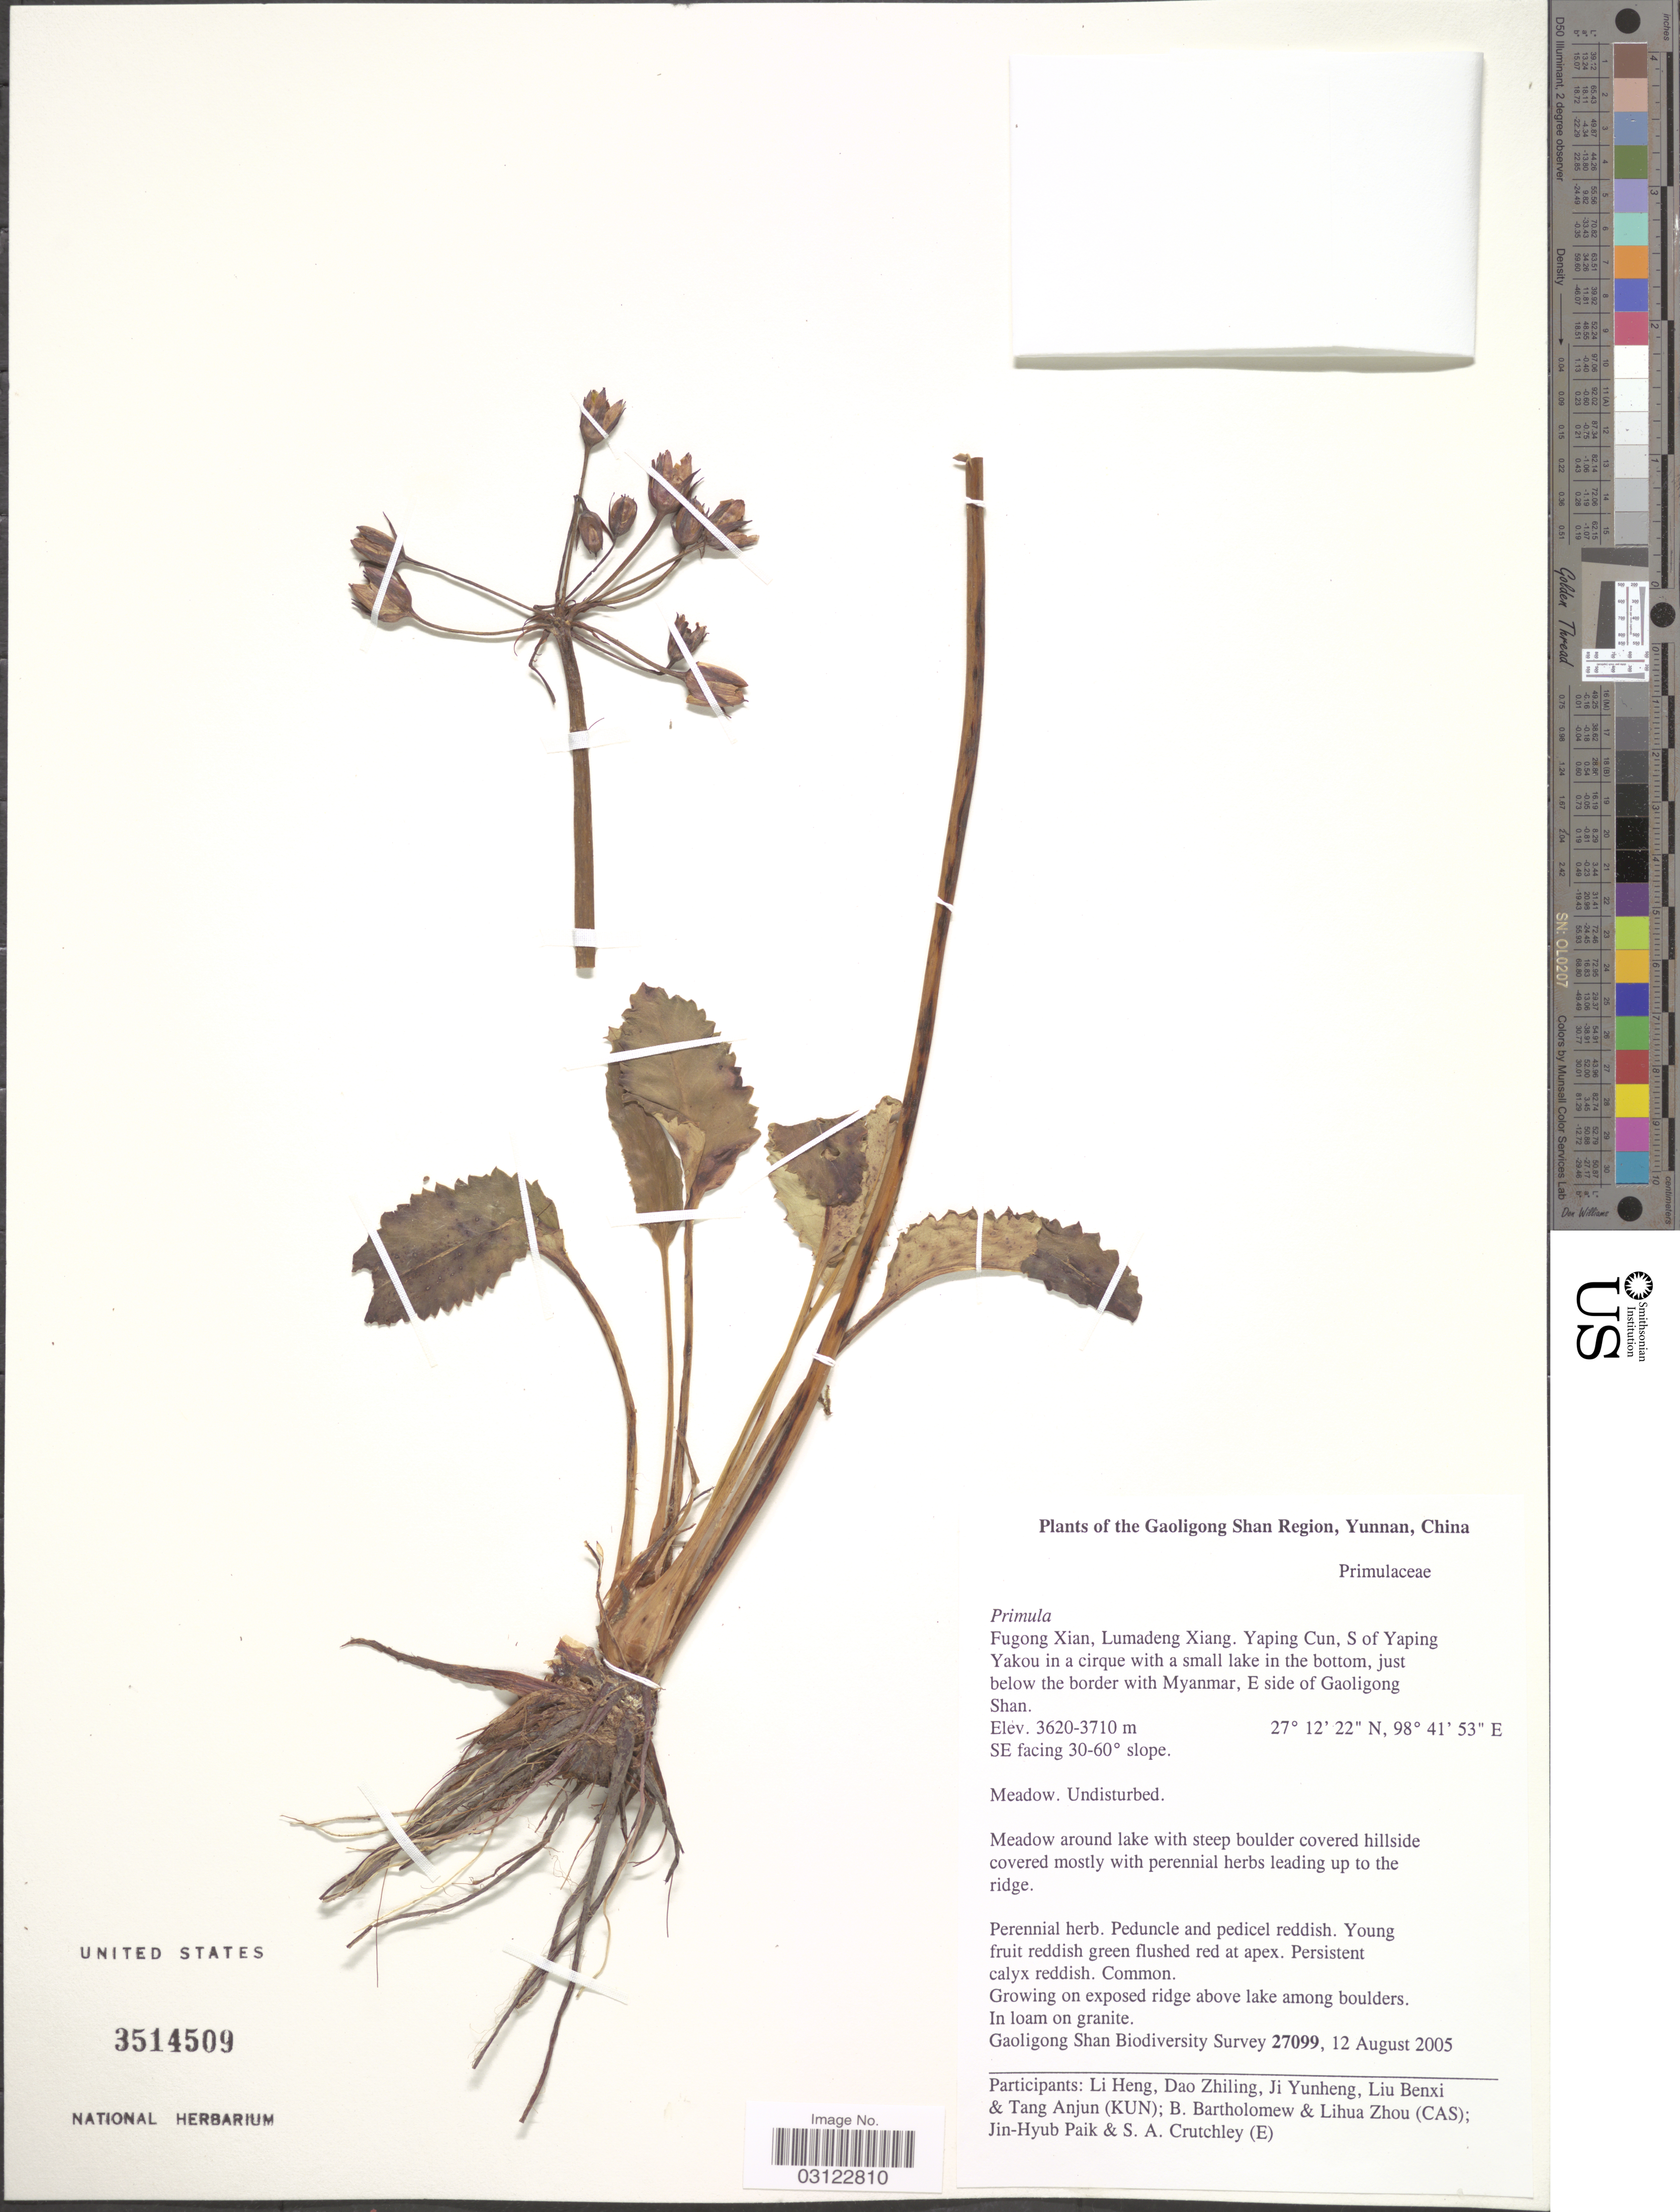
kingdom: Plantae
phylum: Tracheophyta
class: Magnoliopsida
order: Ericales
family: Primulaceae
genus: Primula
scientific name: Primula sp.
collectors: Gaoligong Shan Biodiversity Survey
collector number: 27099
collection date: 2005-08-12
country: China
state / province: Yunnan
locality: The Gaoligong Shan Region. Fugong Xian, Lumadeng Xiang. Yaping Cun, S. of Yaping Yakou in a cirque with a small lake in the bottom, just below the border with Myanmar, E side of Gaoligong Shan. SE facing 30-60° slope.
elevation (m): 3620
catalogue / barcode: US 3514509